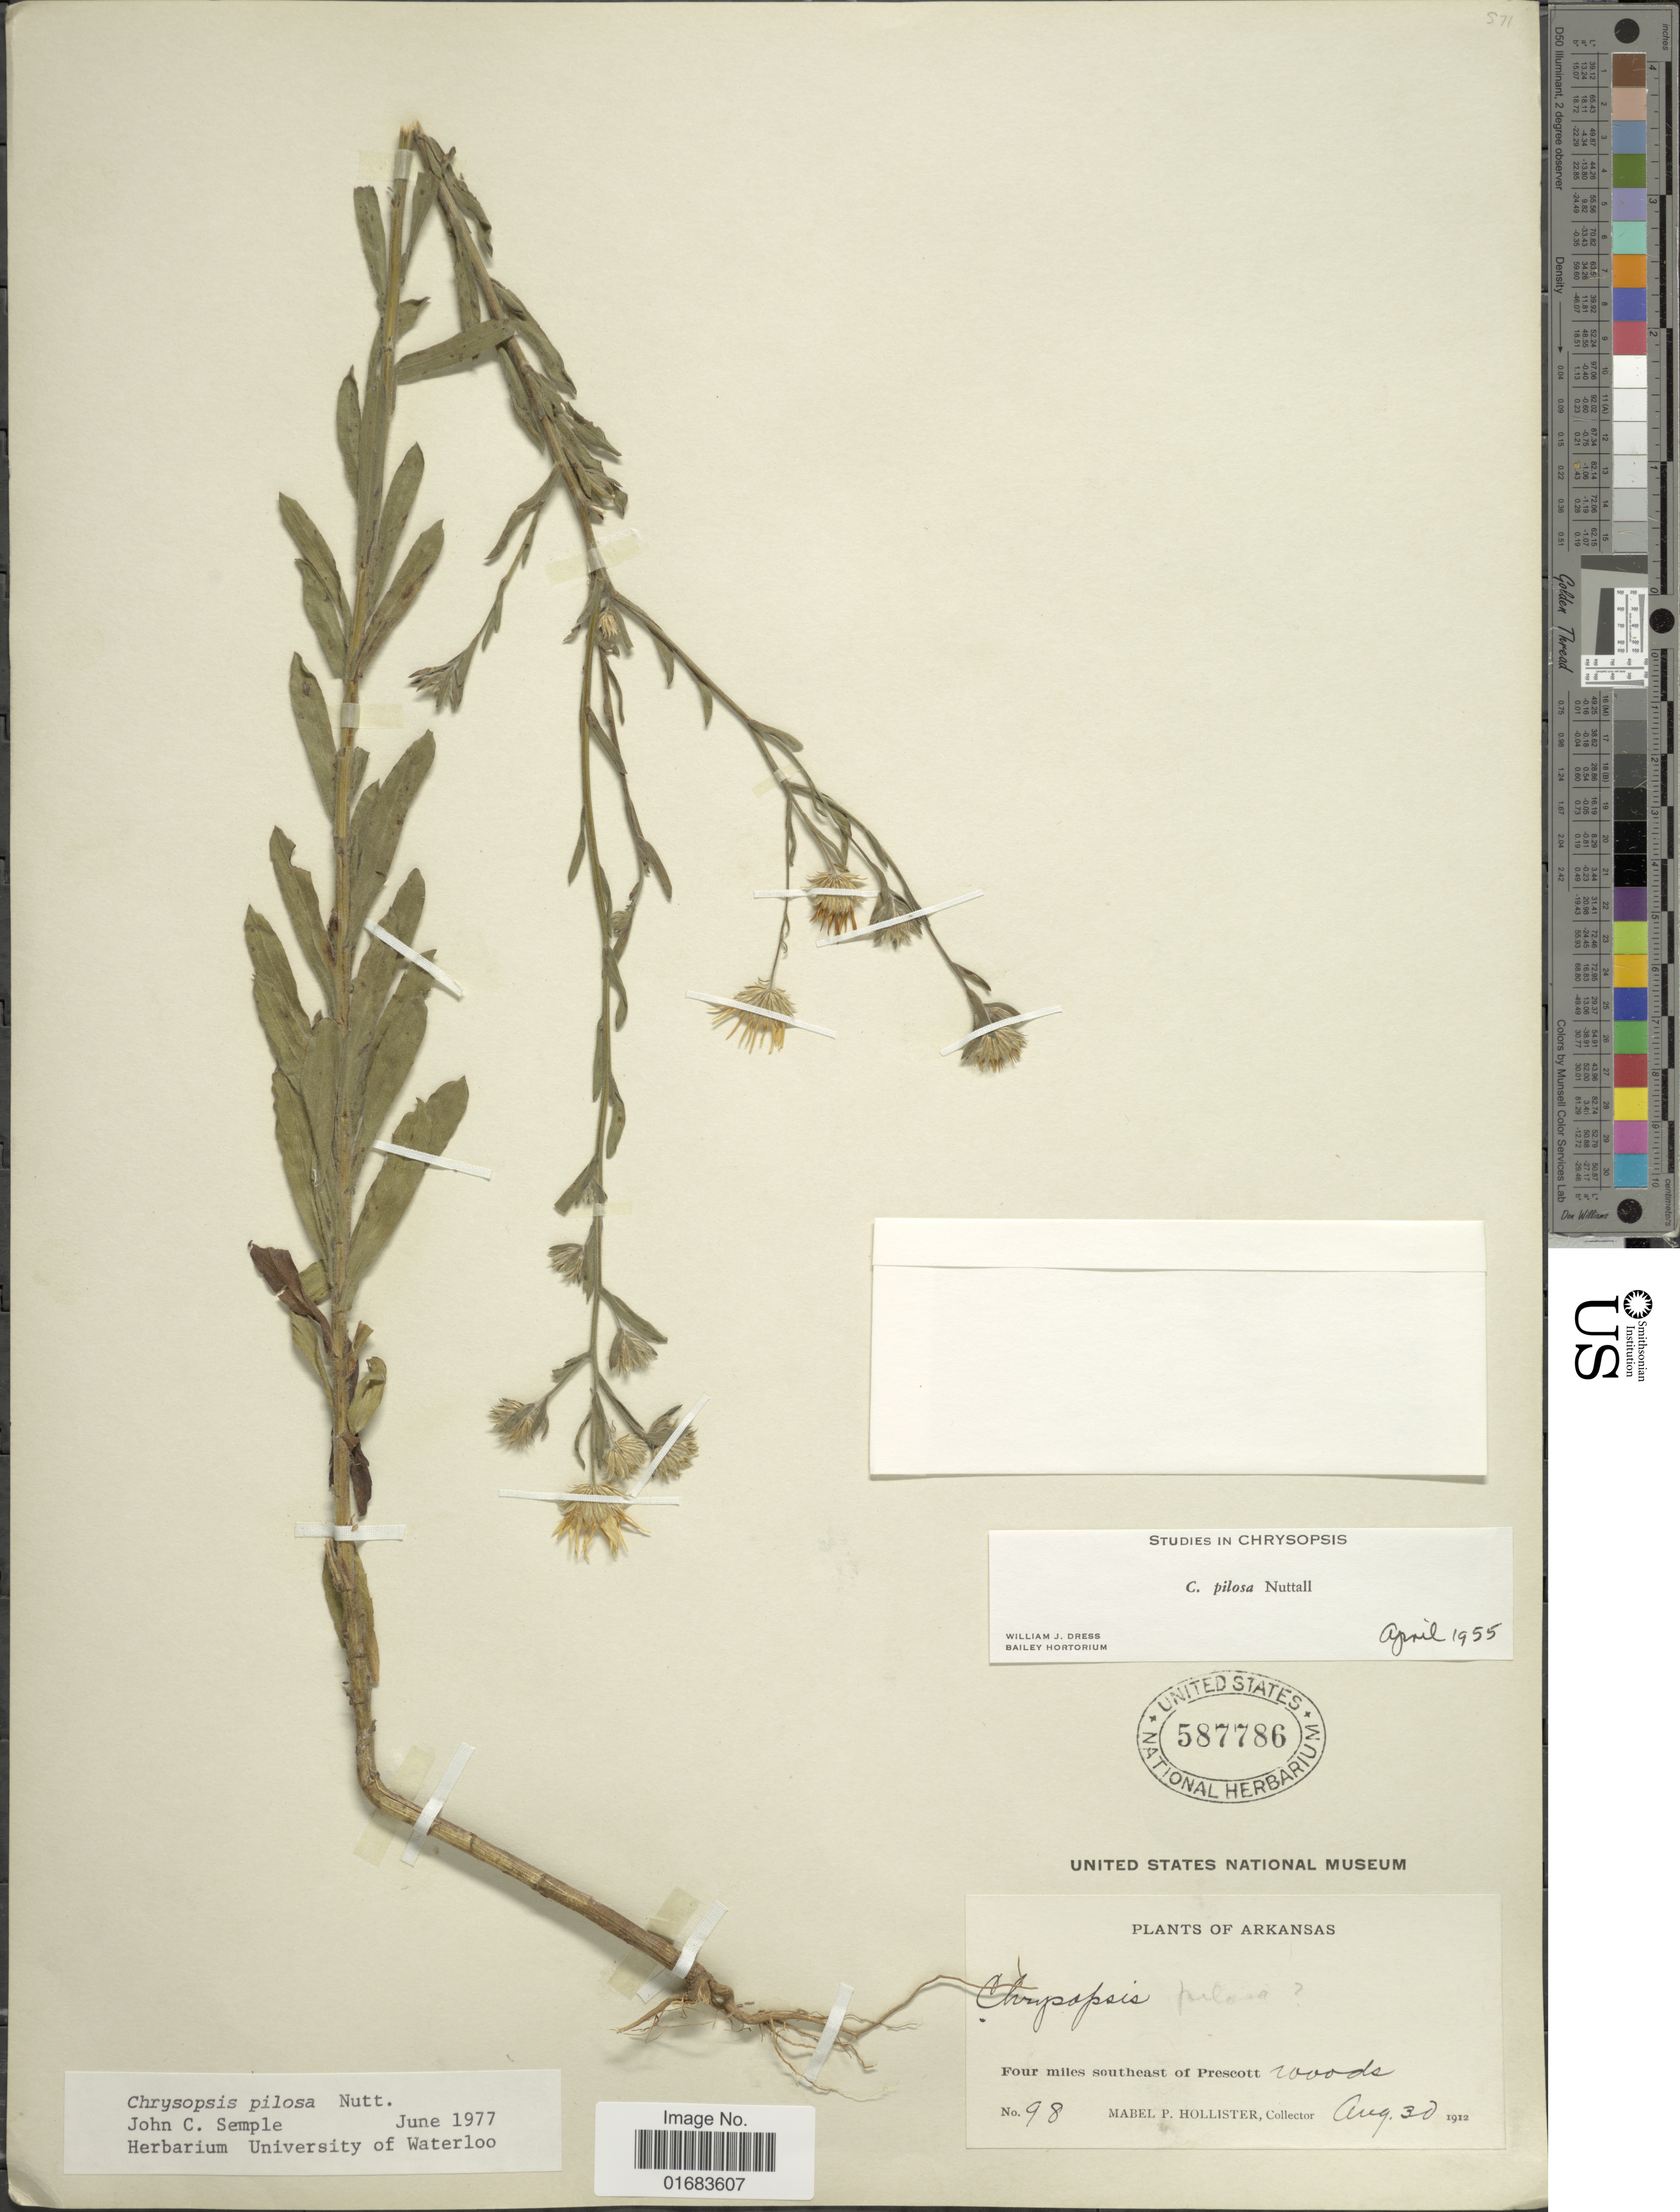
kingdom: Plantae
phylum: Tracheophyta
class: Magnoliopsida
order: Asterales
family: Asteraceae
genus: Chrysopsis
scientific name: Chrysopsis pilosa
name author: Nutt.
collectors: M. Hollister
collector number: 98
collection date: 1912-08-30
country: United States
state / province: Arkansas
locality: Four miles southeast of Prescott woods.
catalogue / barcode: US 587786